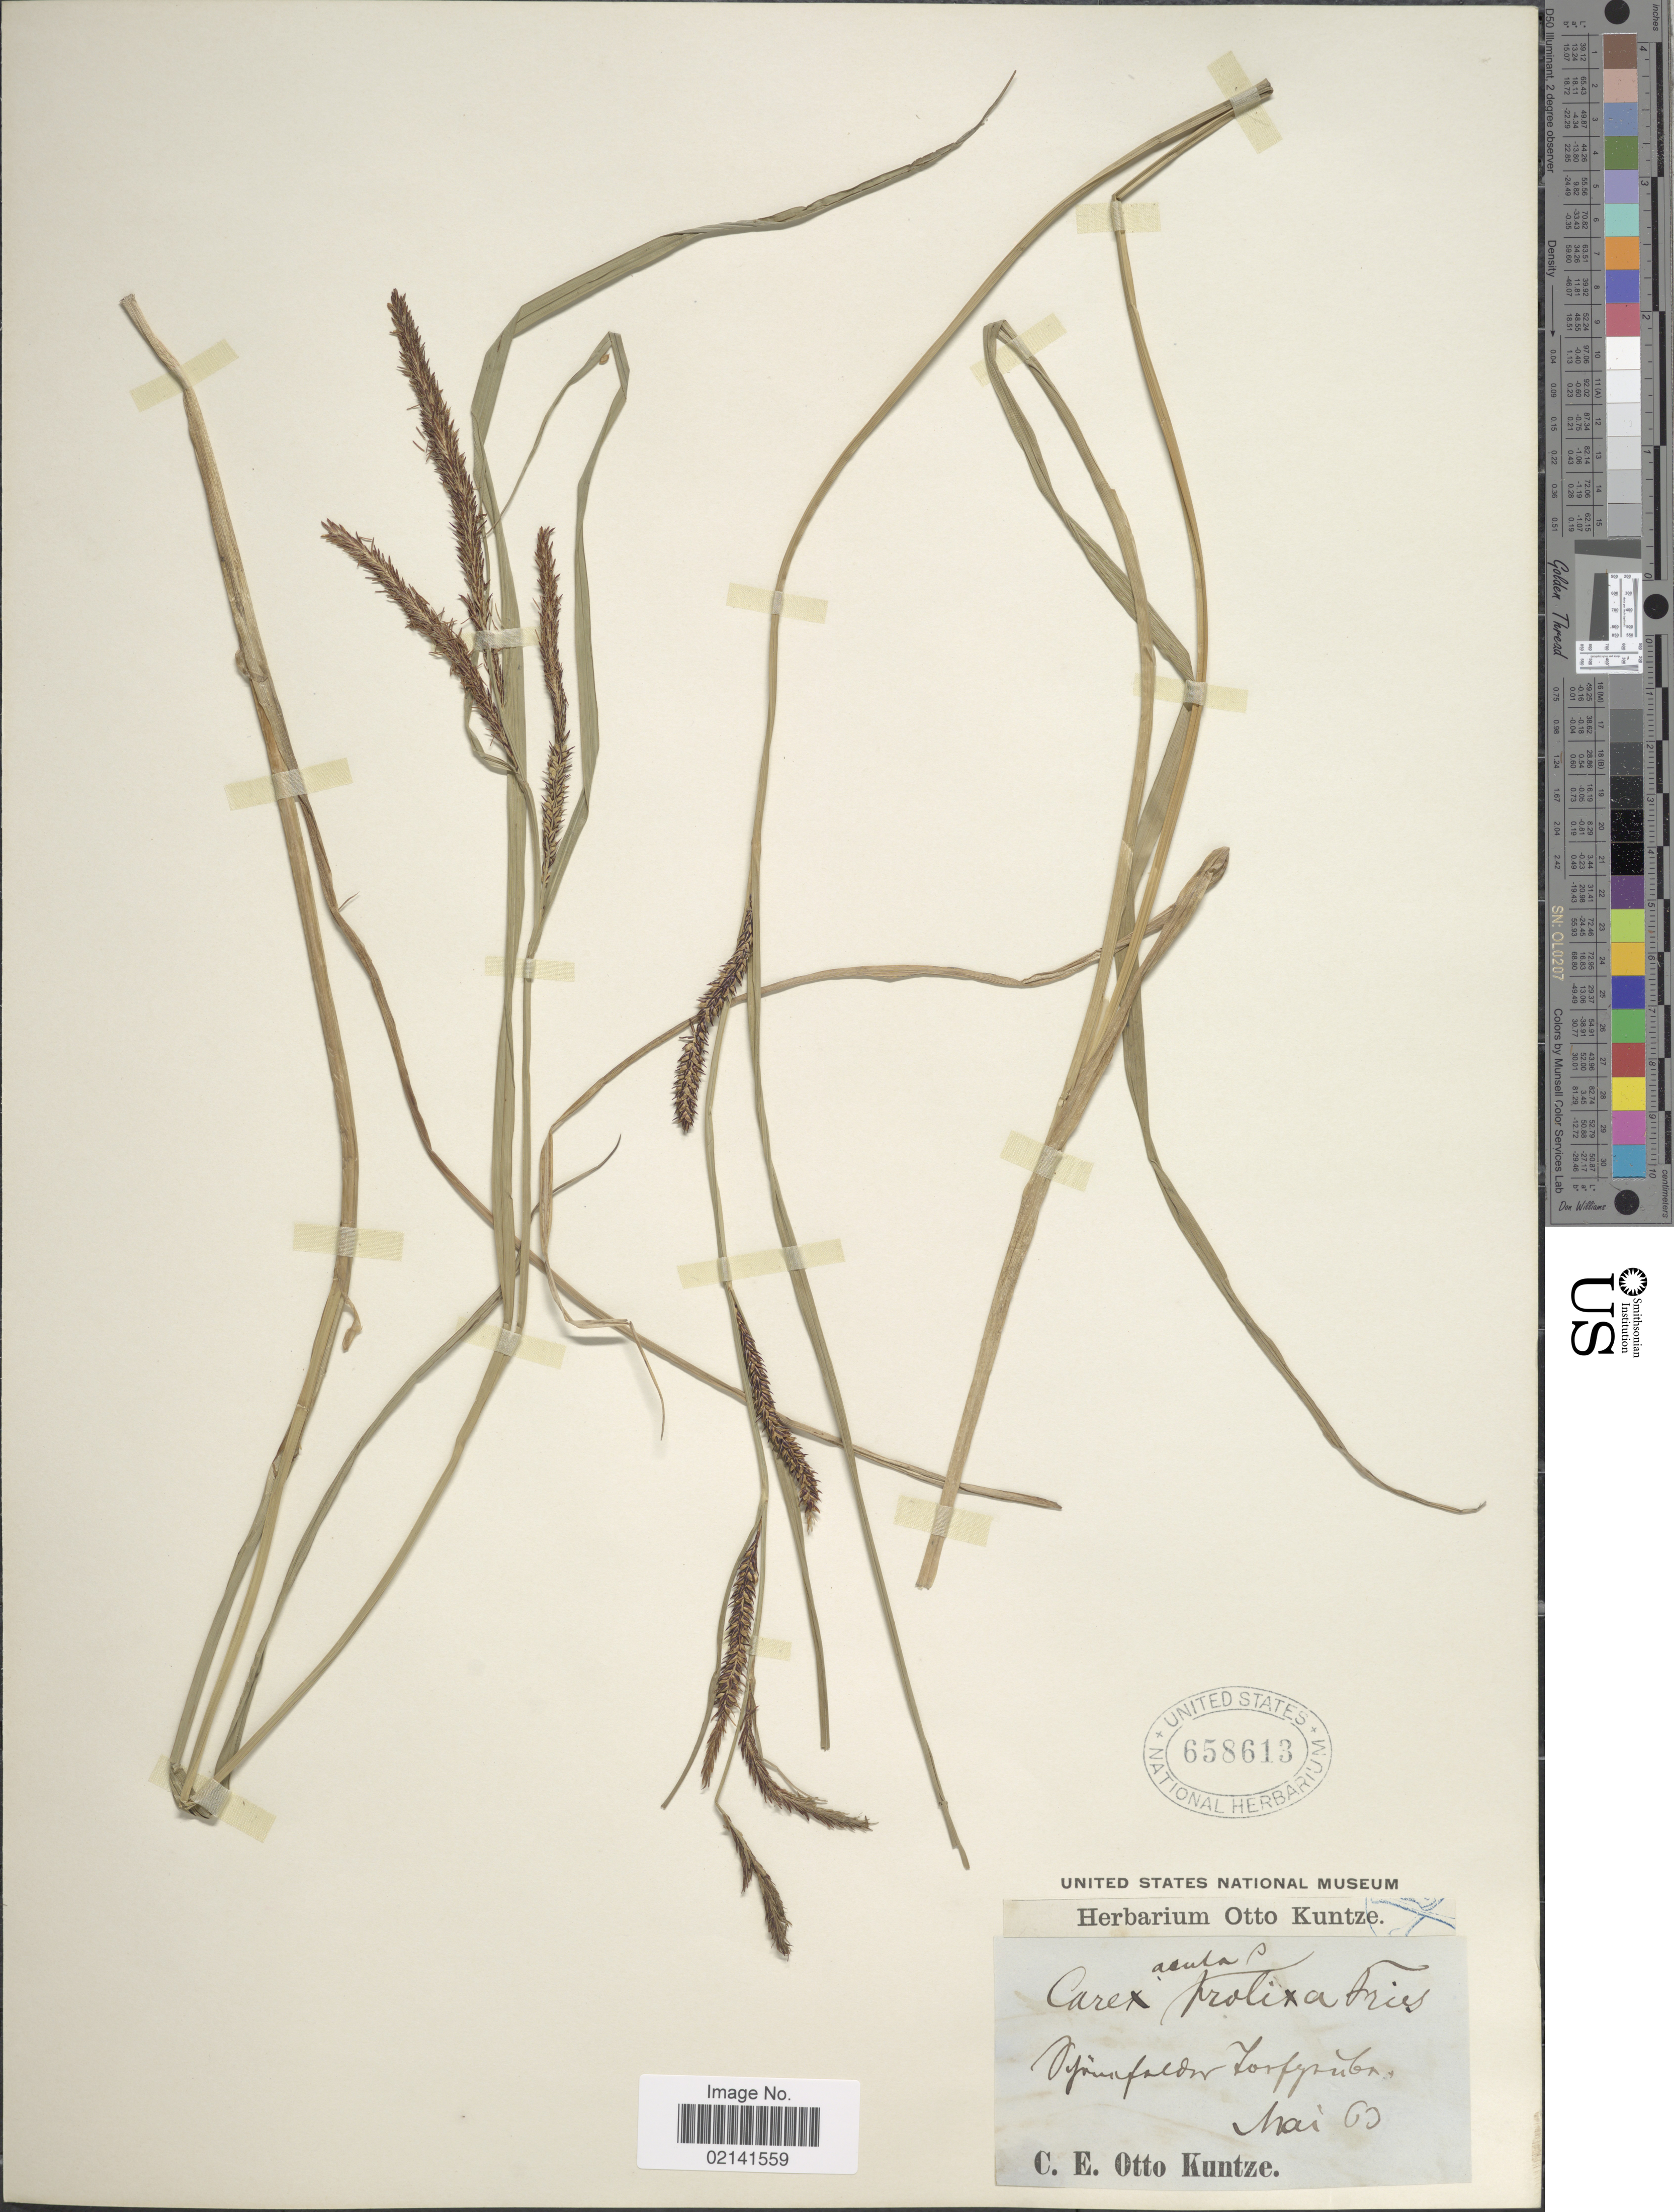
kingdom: Plantae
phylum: Tracheophyta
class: Liliopsida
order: Poales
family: Cyperaceae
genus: Carex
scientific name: Carex acuta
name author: L.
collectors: C.E.O. Kuntze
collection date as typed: Transcribed d/m/y: /5/63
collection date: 1863-05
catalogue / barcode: US 658613